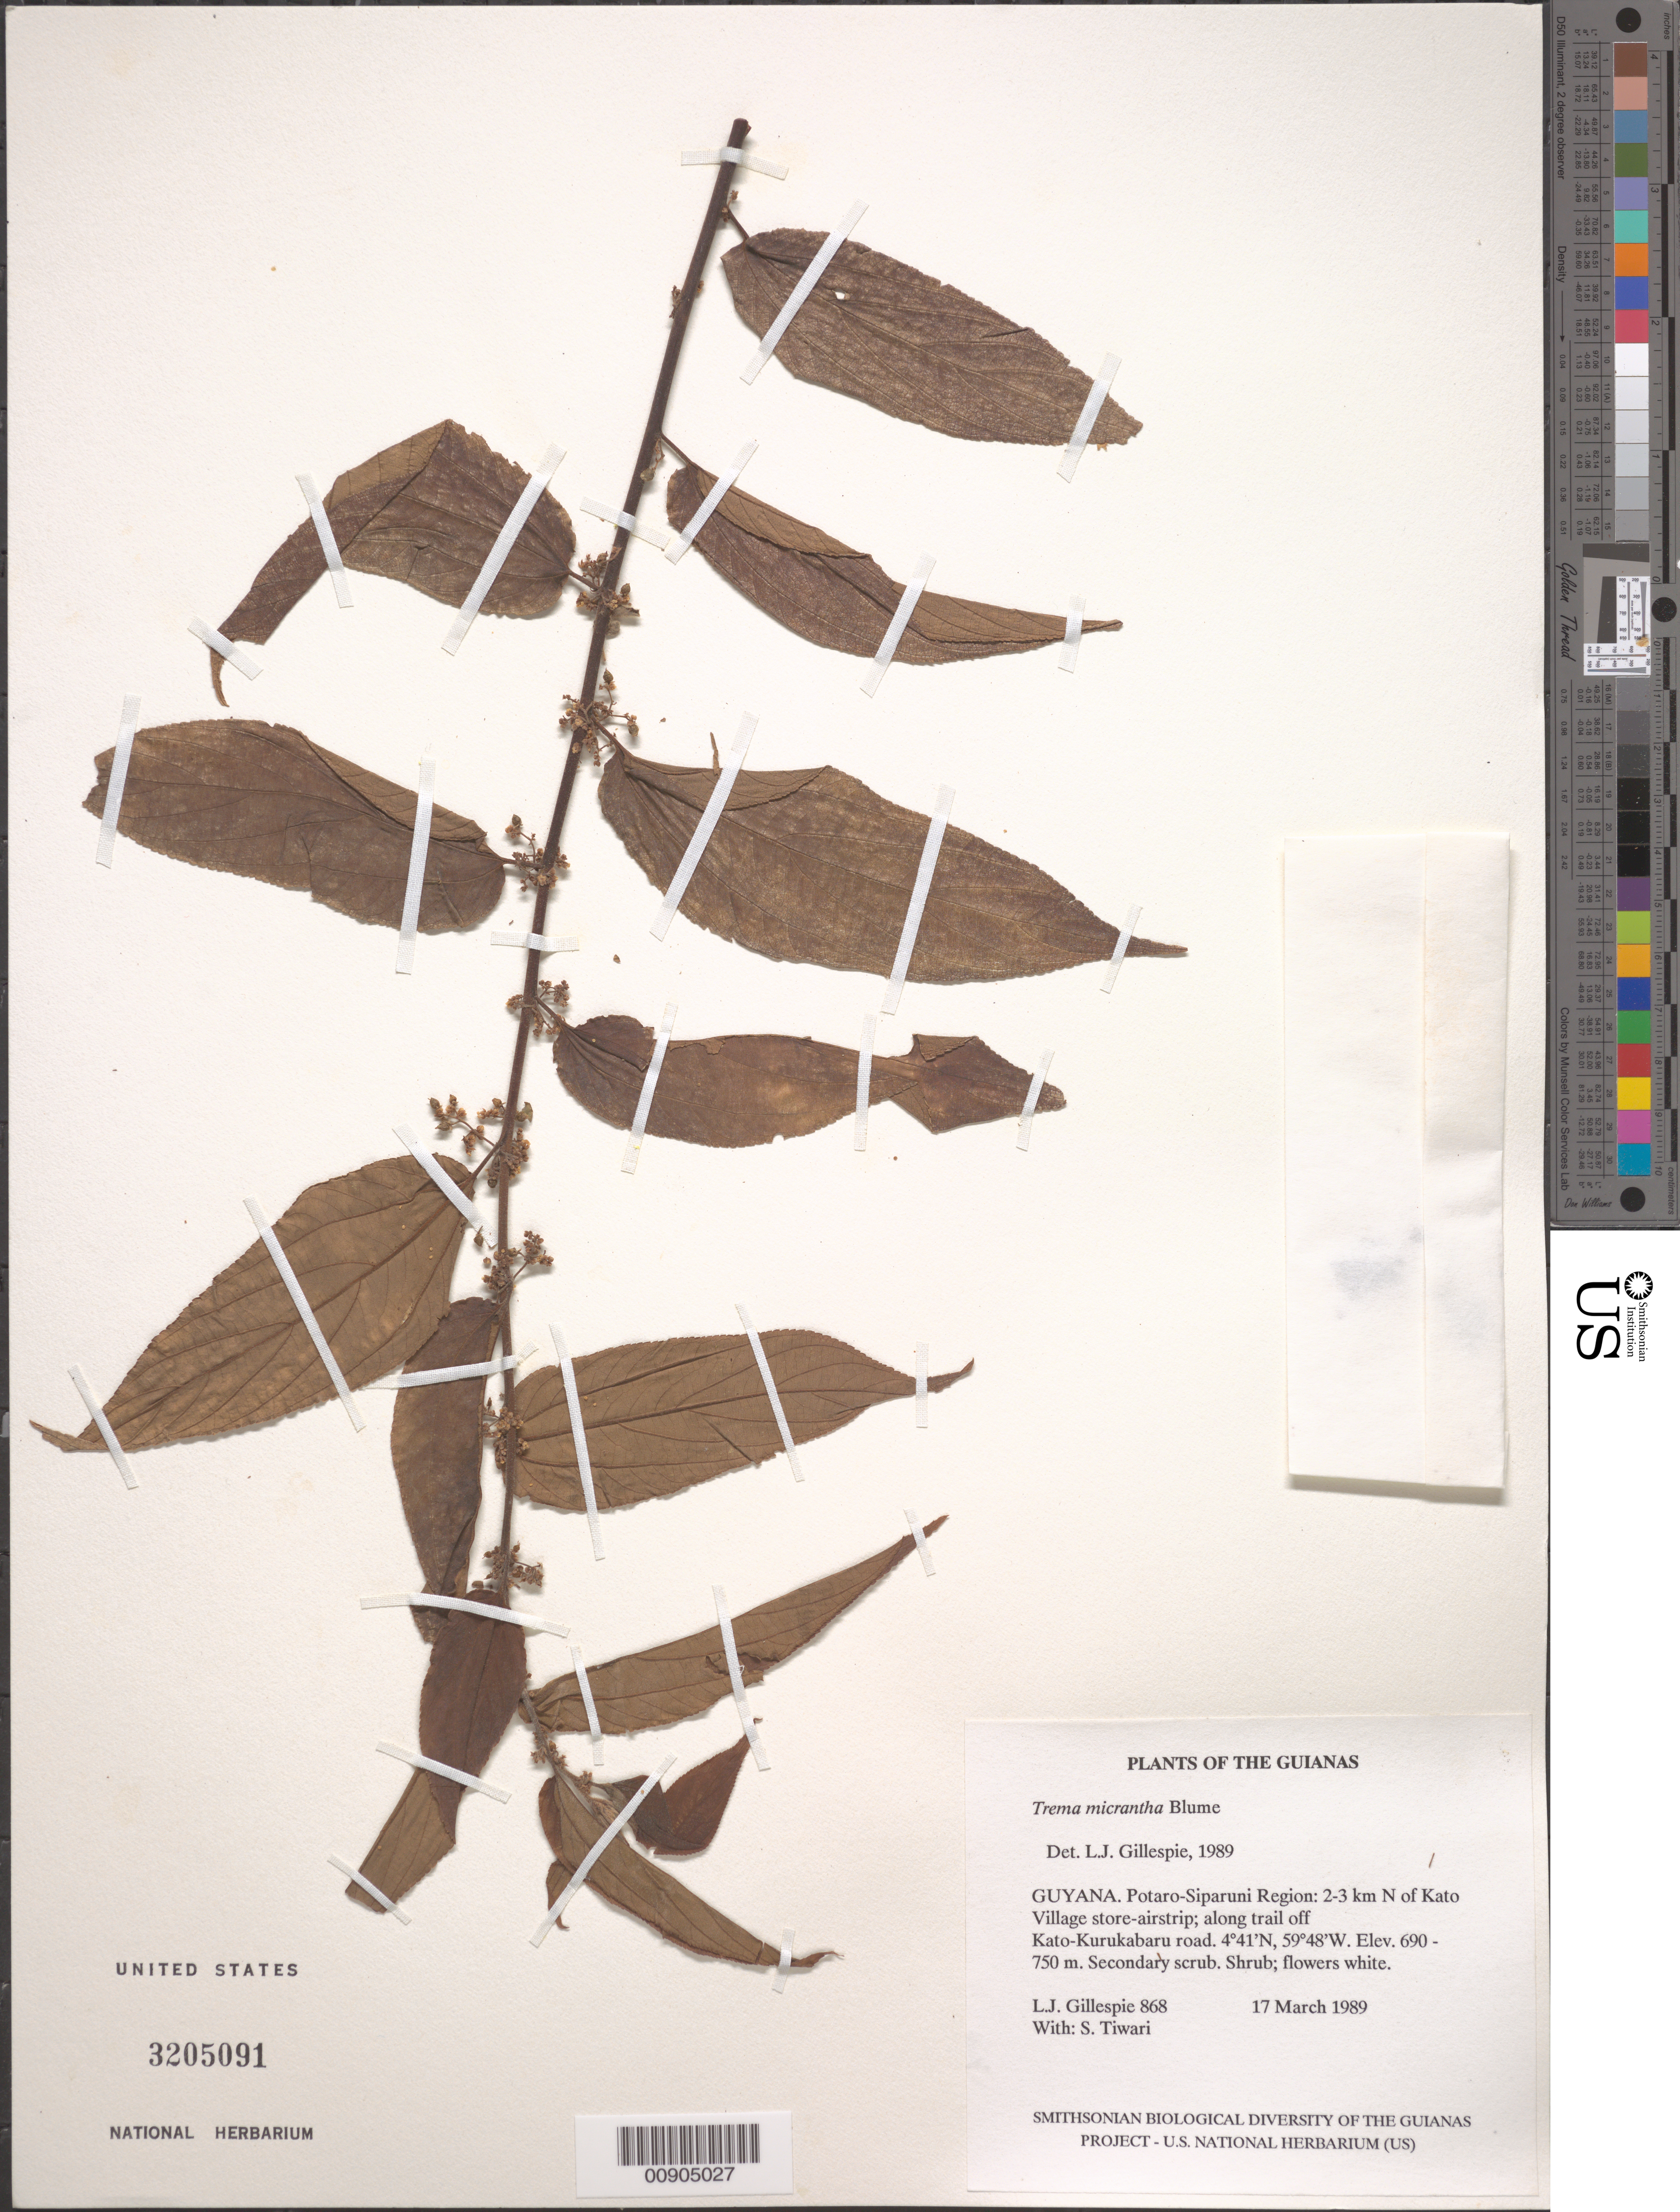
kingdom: Plantae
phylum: Tracheophyta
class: Magnoliopsida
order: Rosales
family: Cannabaceae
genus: Trema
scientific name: Trema micranthum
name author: (L.) Blume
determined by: Gillespie, L. J.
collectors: L. J. Gillespie & H. Persaud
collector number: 868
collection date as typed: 18 March 1989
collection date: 1989-03-18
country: Guyana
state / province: Potaro-Siparuni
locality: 1-2 km N of Kato Village store-airstrip; along trail off Kato-Kurukabaru road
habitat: Secondary scrub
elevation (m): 690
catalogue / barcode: US 3205091